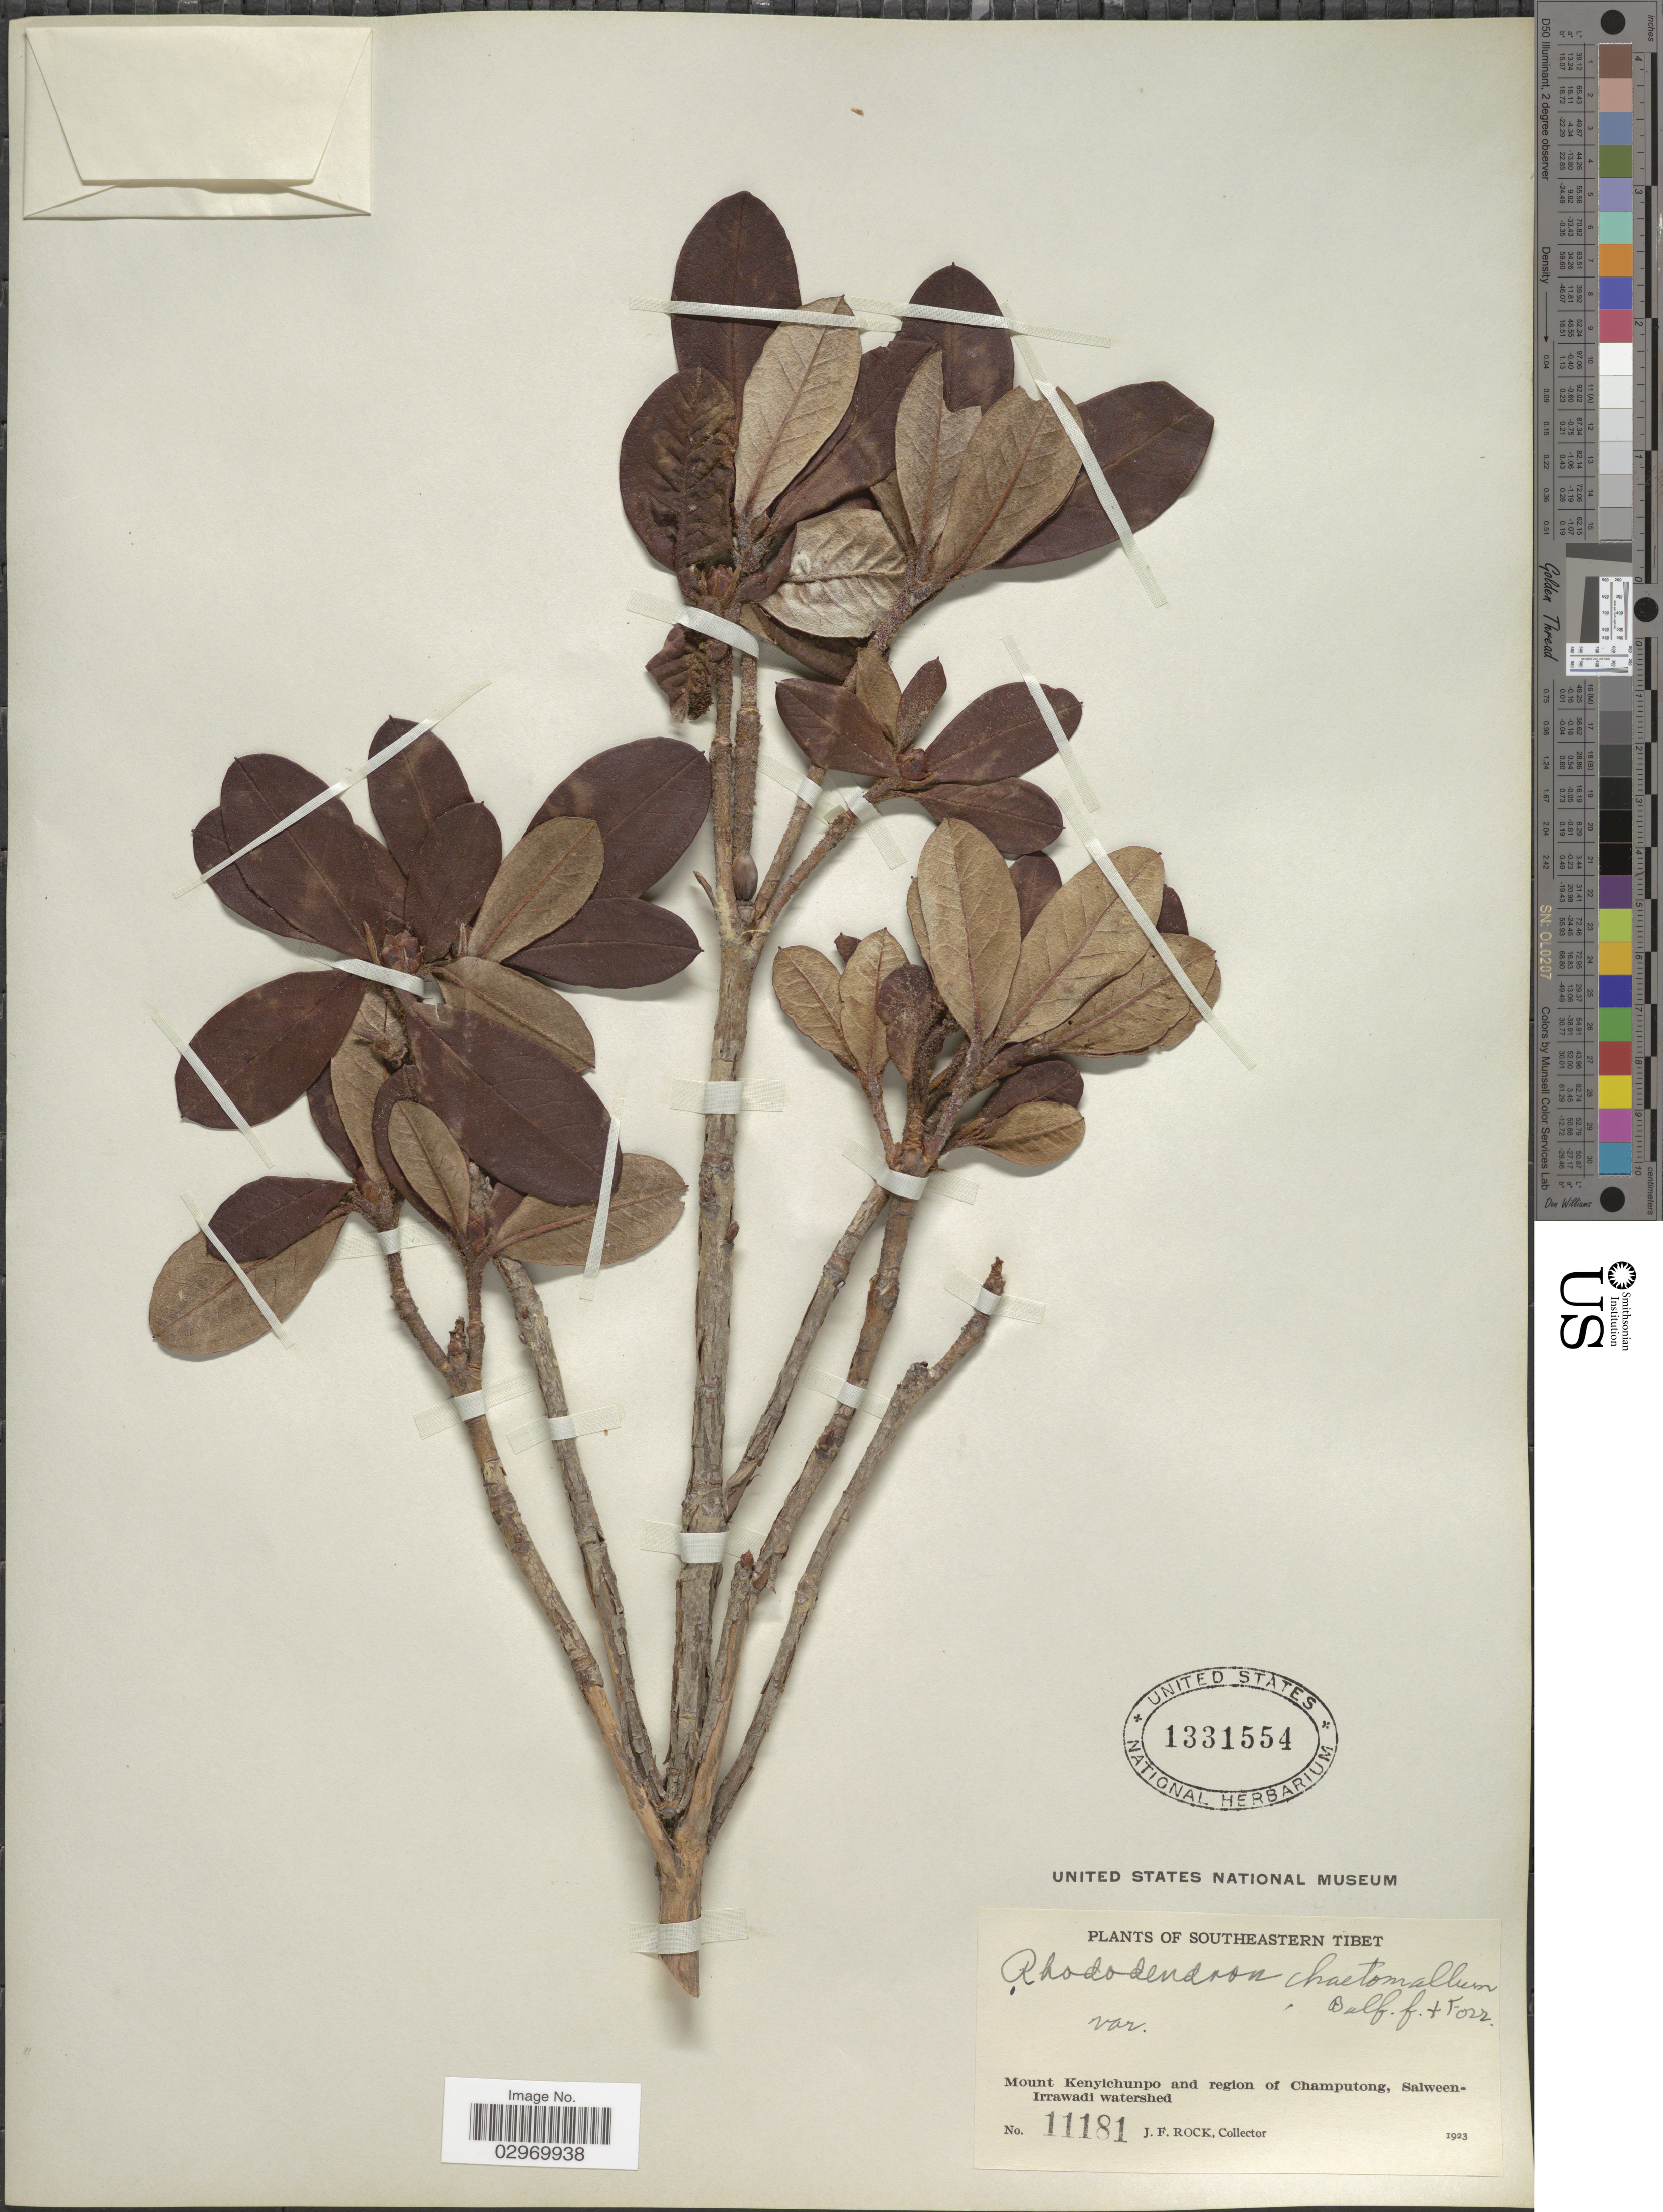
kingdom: Plantae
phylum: Tracheophyta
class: Magnoliopsida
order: Ericales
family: Ericaceae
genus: Rhododendron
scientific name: Rhododendron chaetomallum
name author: Balf. f. & Forrest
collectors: J. Rock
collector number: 11181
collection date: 1923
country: China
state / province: Xizang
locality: Southeastern Tibet, Mount Kenyichunpo, and region of Champutong, Salween-Irrawadi watershed.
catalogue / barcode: US 1331554